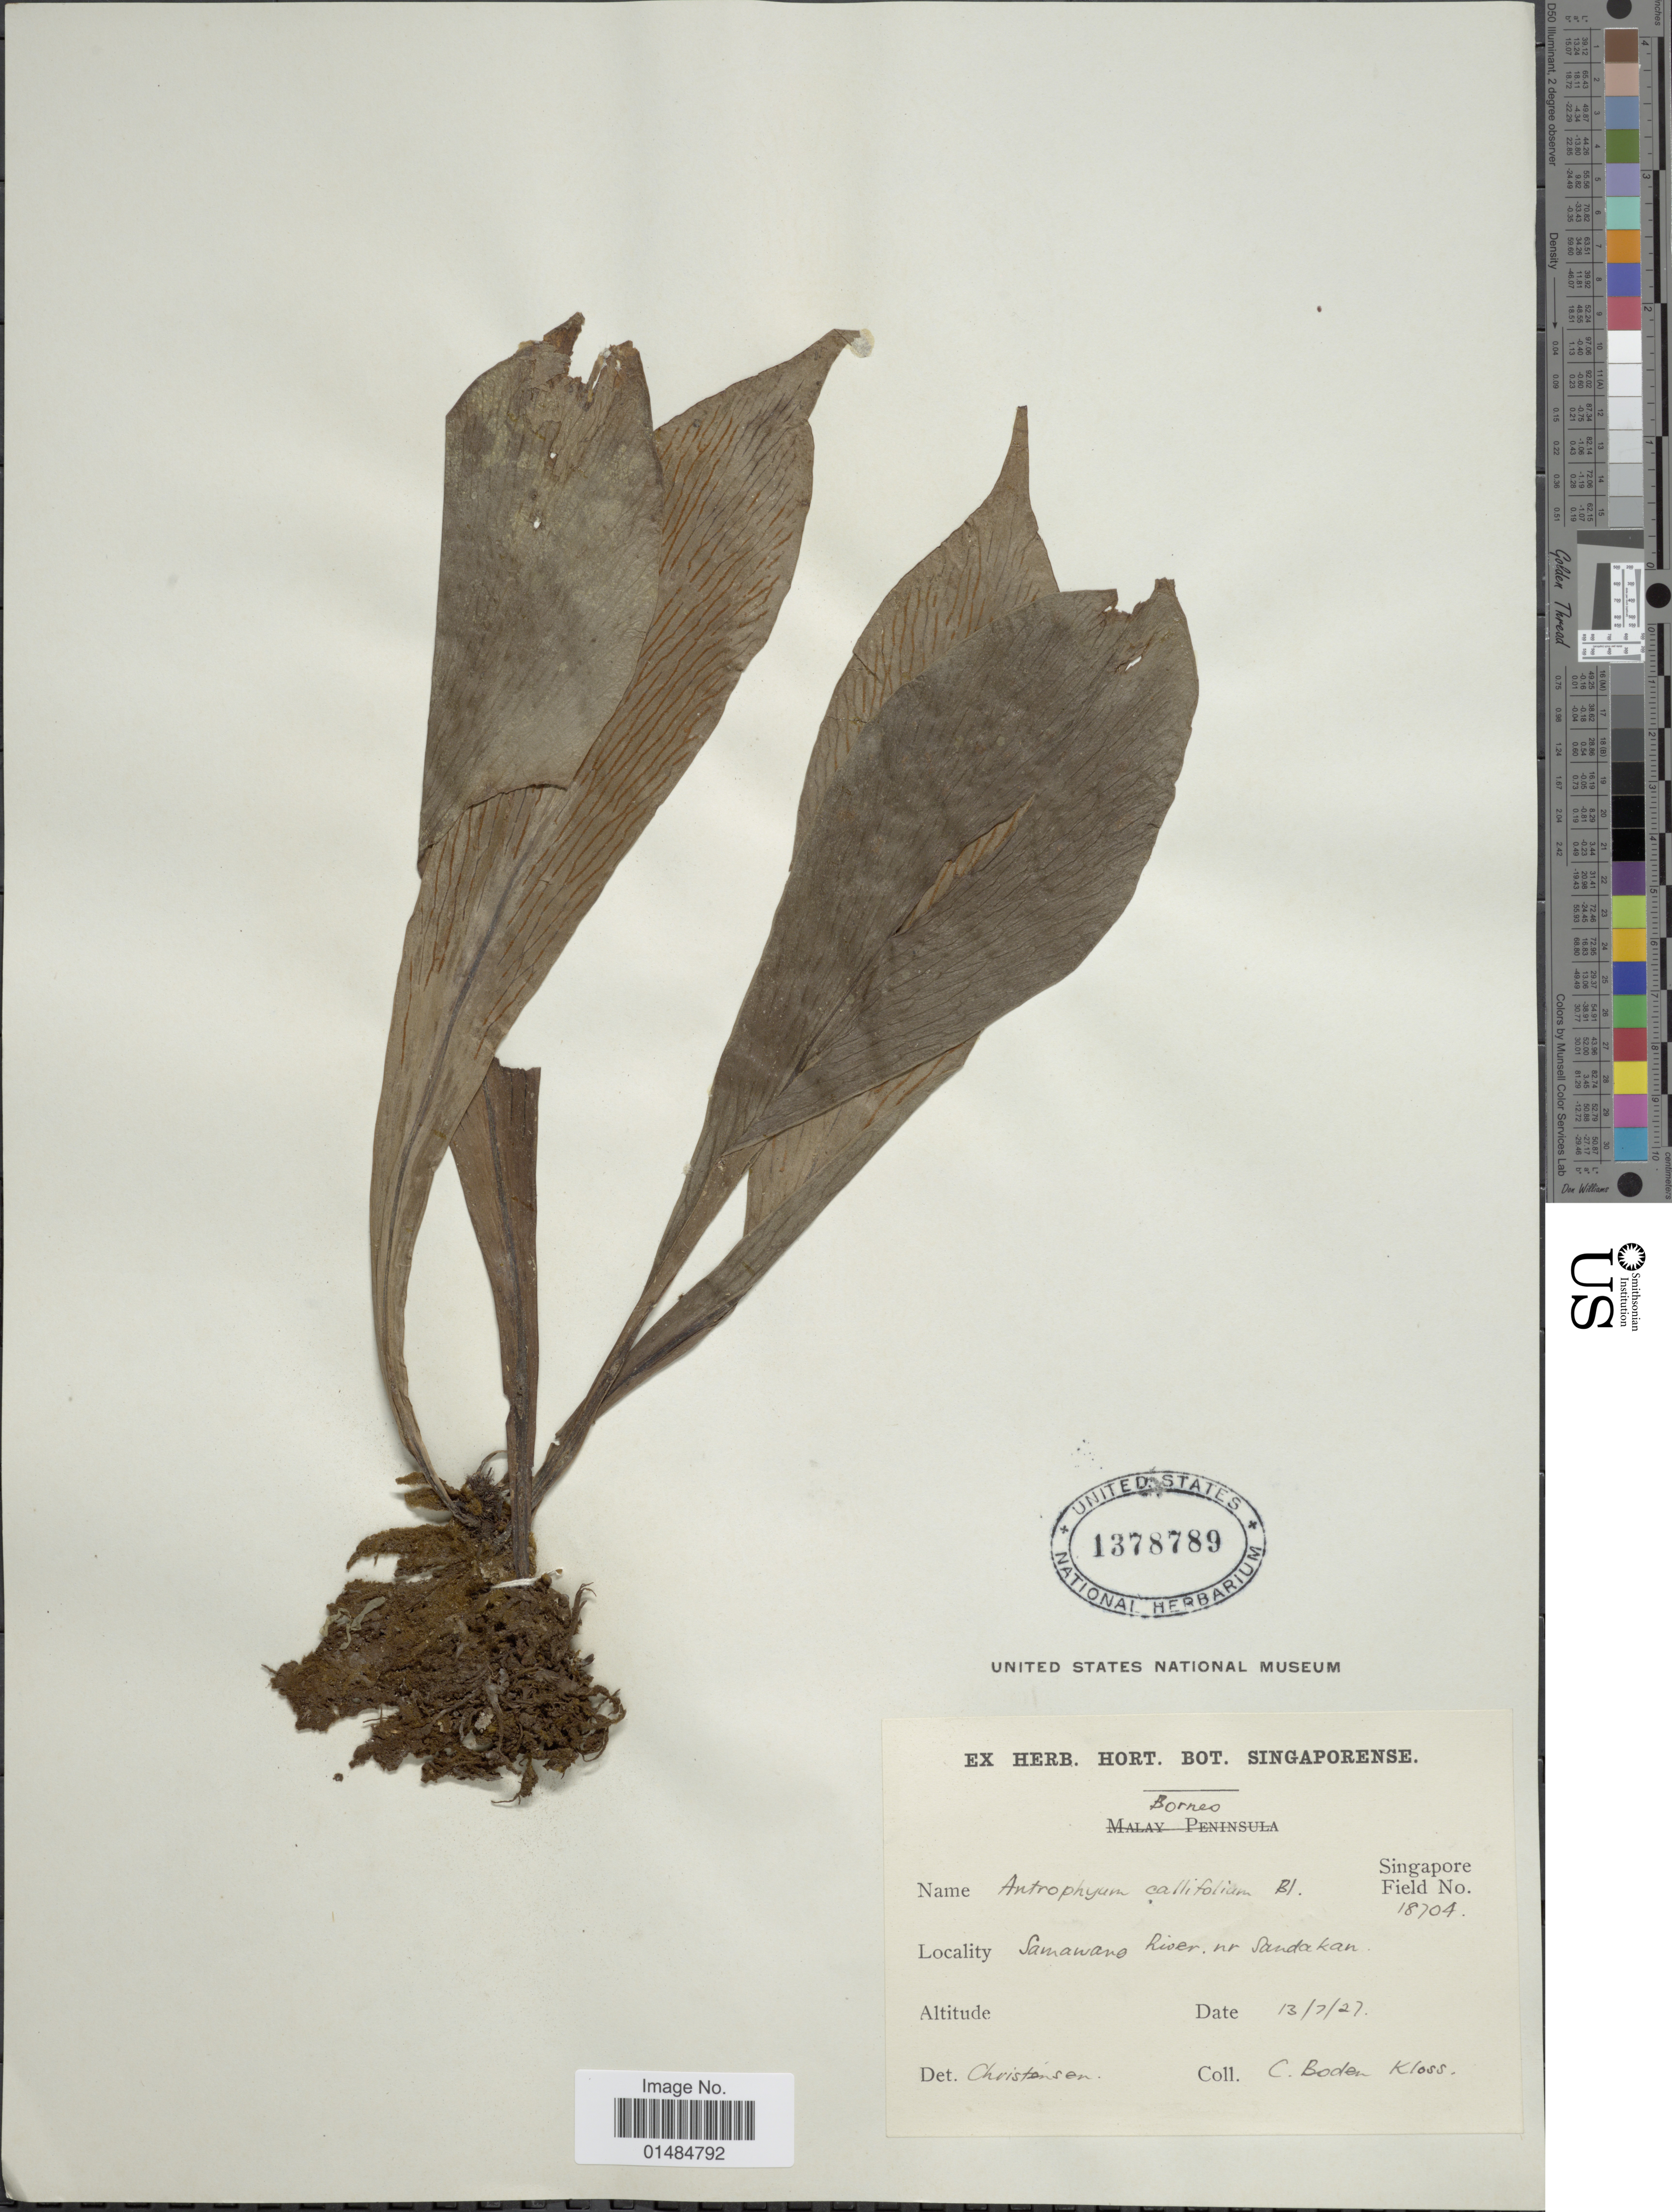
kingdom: Plantae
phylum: Tracheophyta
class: Polypodiopsida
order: Polypodiales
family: Pteridaceae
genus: Antrophyum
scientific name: Antrophyum callifolium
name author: Blume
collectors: C. Boden-Kloss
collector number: Singapore field 18704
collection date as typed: Transcribed d/m/y: 13/7/27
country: Singapore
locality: Borneo, Samawano River, nr Sandakan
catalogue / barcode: US 1378789